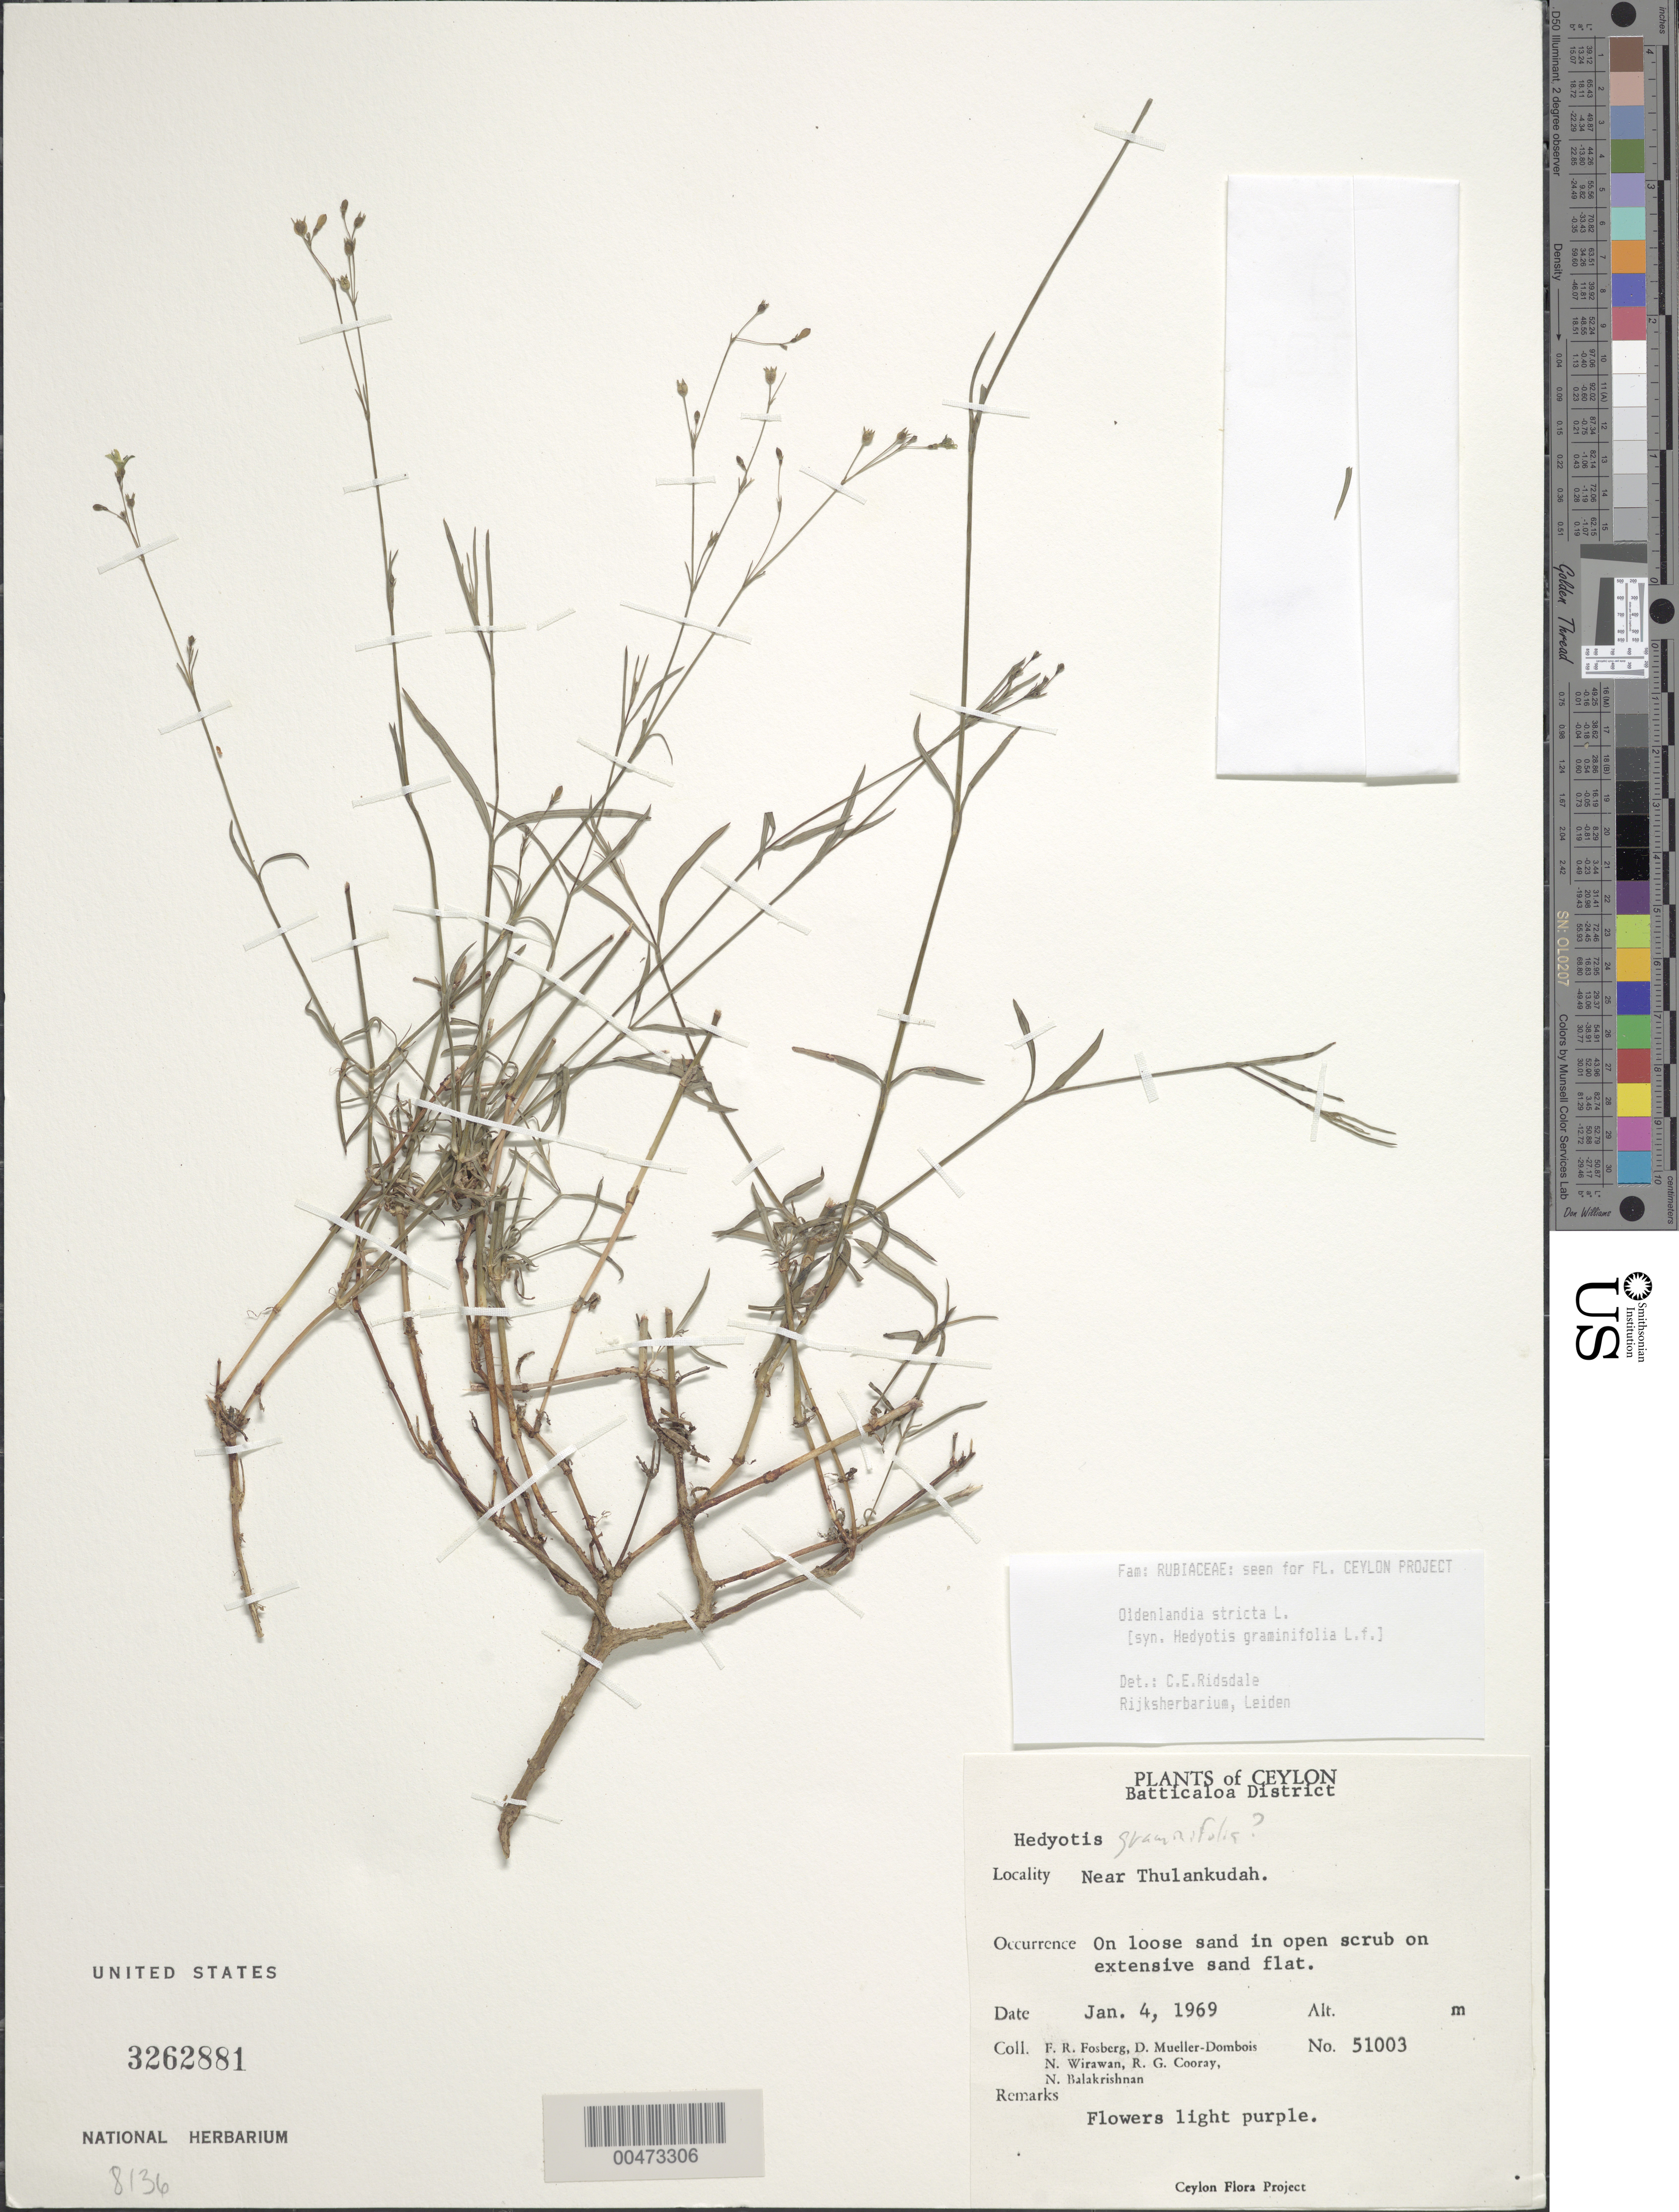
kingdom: Plantae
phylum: Tracheophyta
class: Magnoliopsida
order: Gentianales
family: Rubiaceae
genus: Oldenlandia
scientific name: Oldenlandia stricta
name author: L.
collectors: F. R. Fosberg, D. Mueller-Dombois & N. Wirawan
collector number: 51003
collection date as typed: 04 Jan 1969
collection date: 1969-01-04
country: Sri Lanka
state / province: Eastern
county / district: Batticaloa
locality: near Thulankudah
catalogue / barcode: US 3262881